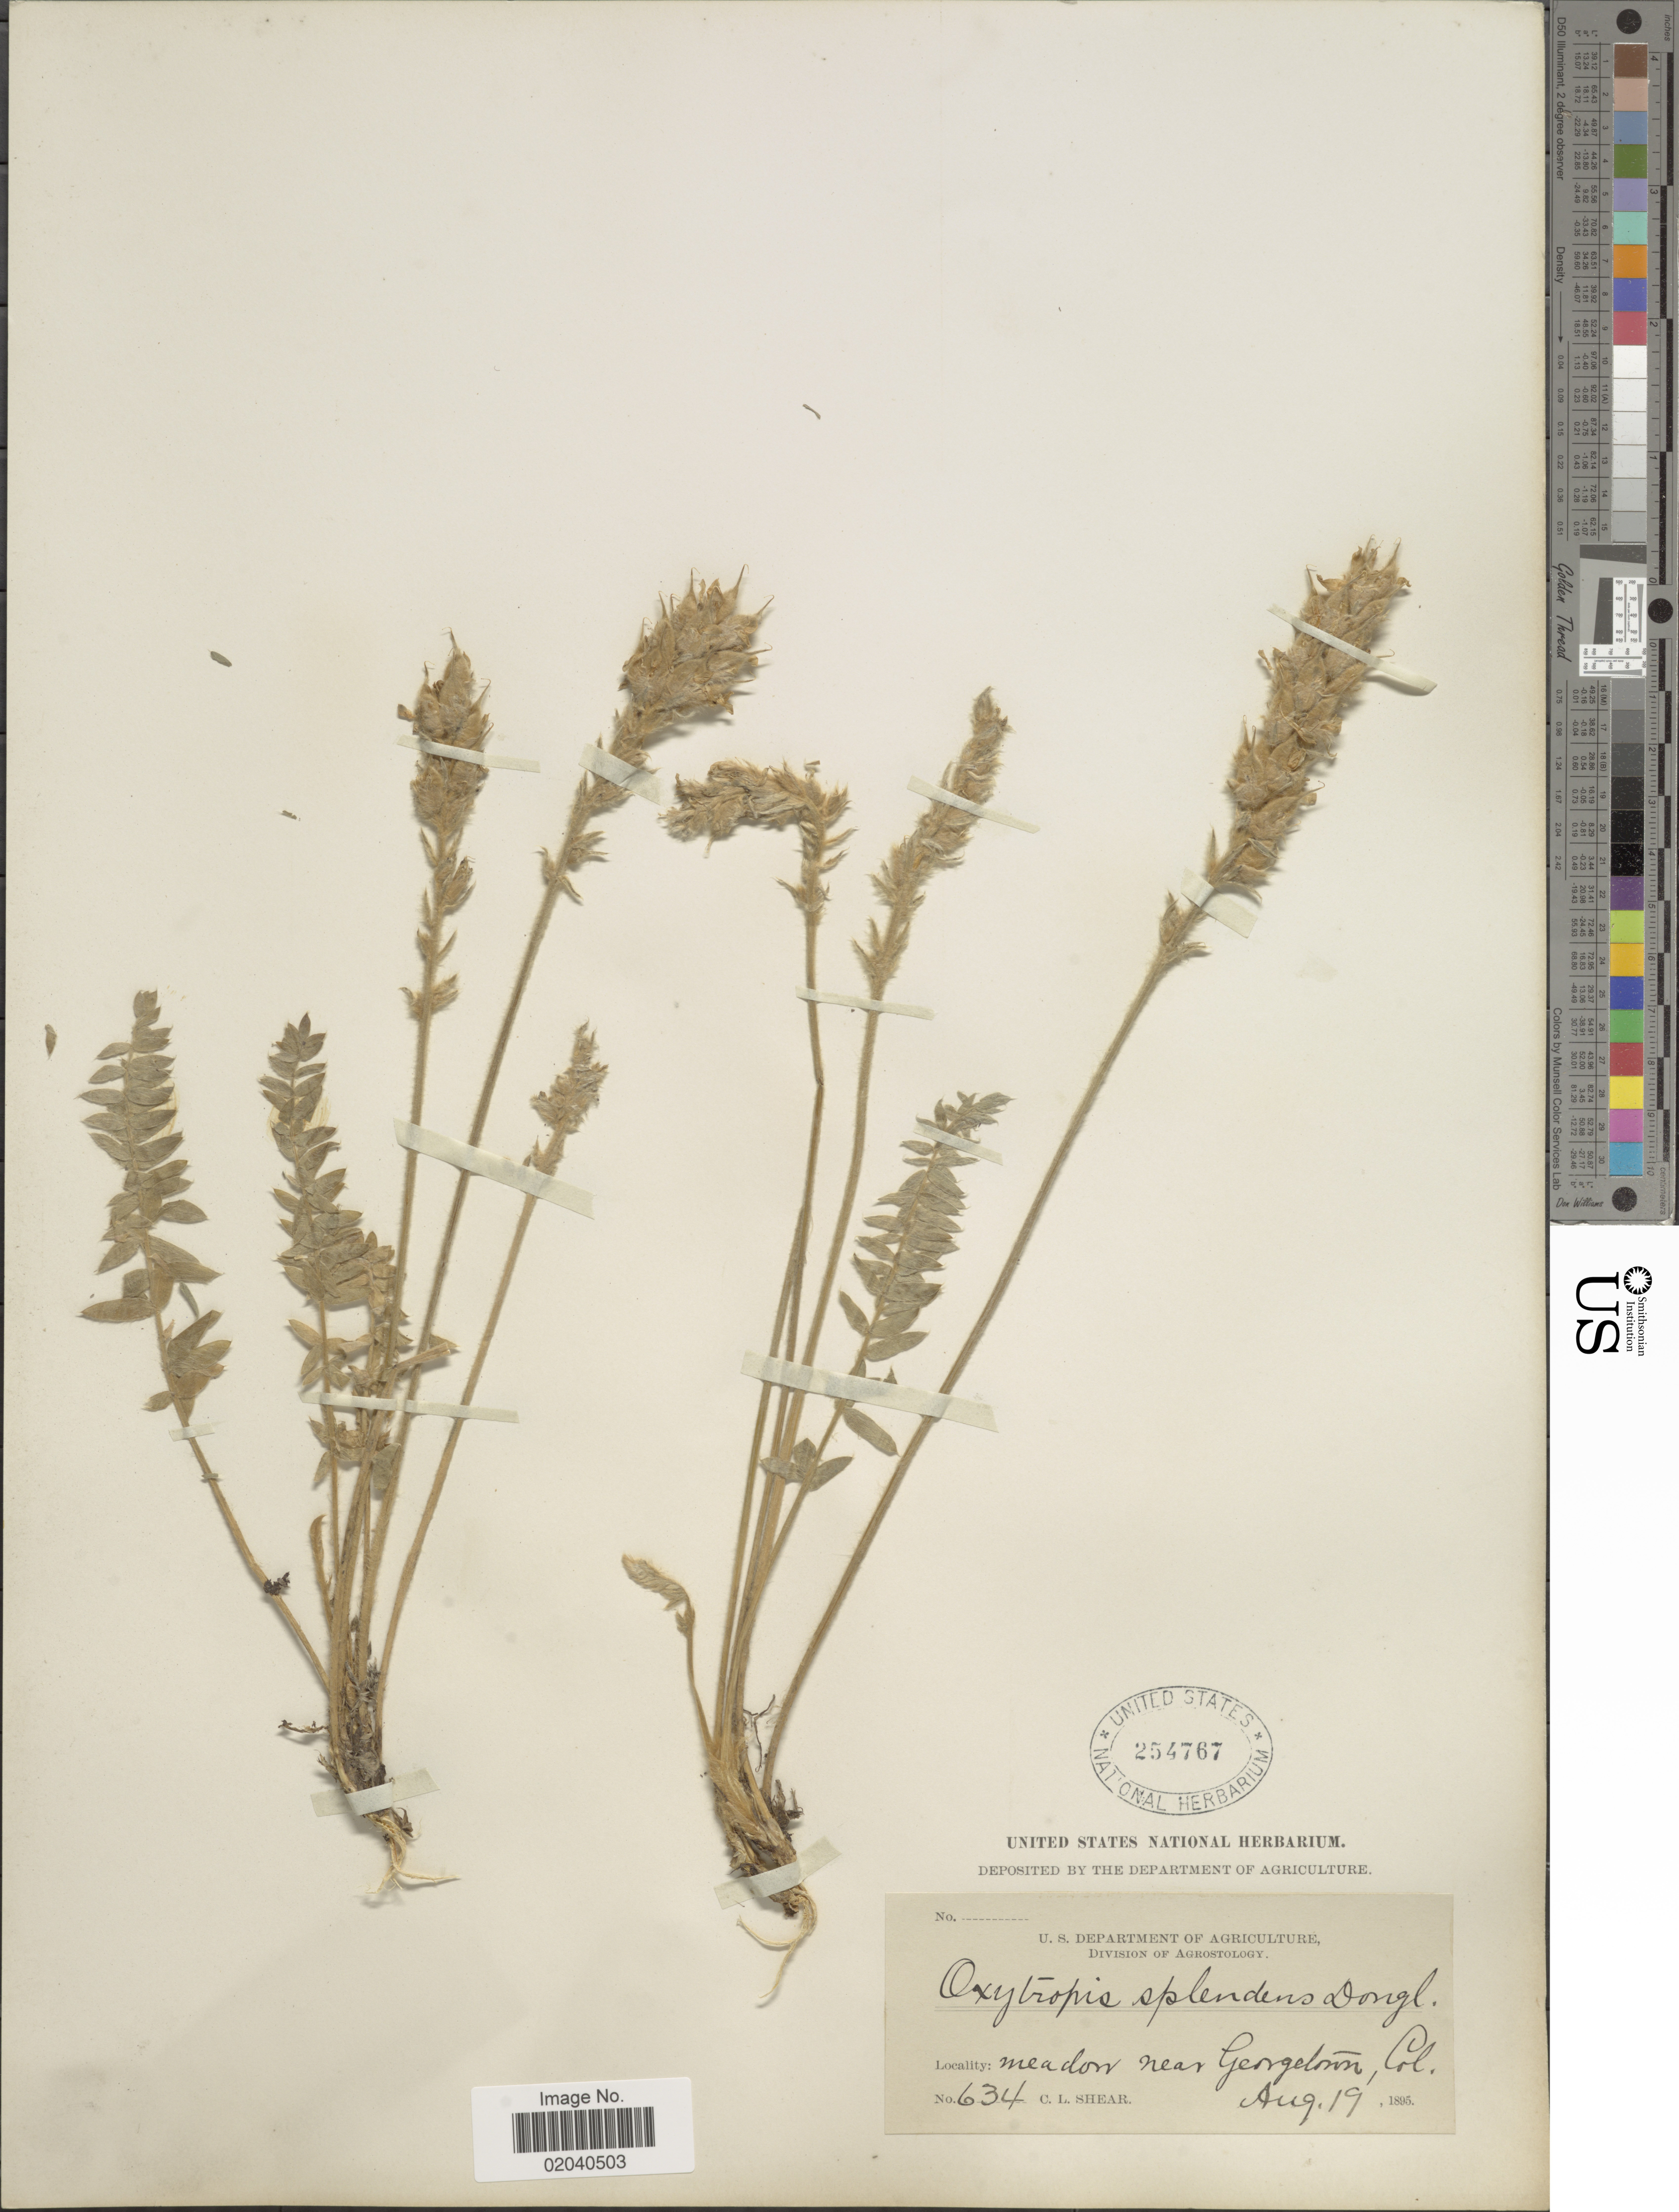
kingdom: Plantae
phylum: Tracheophyta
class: Magnoliopsida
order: Fabales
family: Fabaceae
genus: Oxytropis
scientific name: Oxytropis splendens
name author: Douglas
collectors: C. L. Shear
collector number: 634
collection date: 1895-08-19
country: United States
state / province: Colorado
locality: Meadow near Georgetown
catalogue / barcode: US 254767